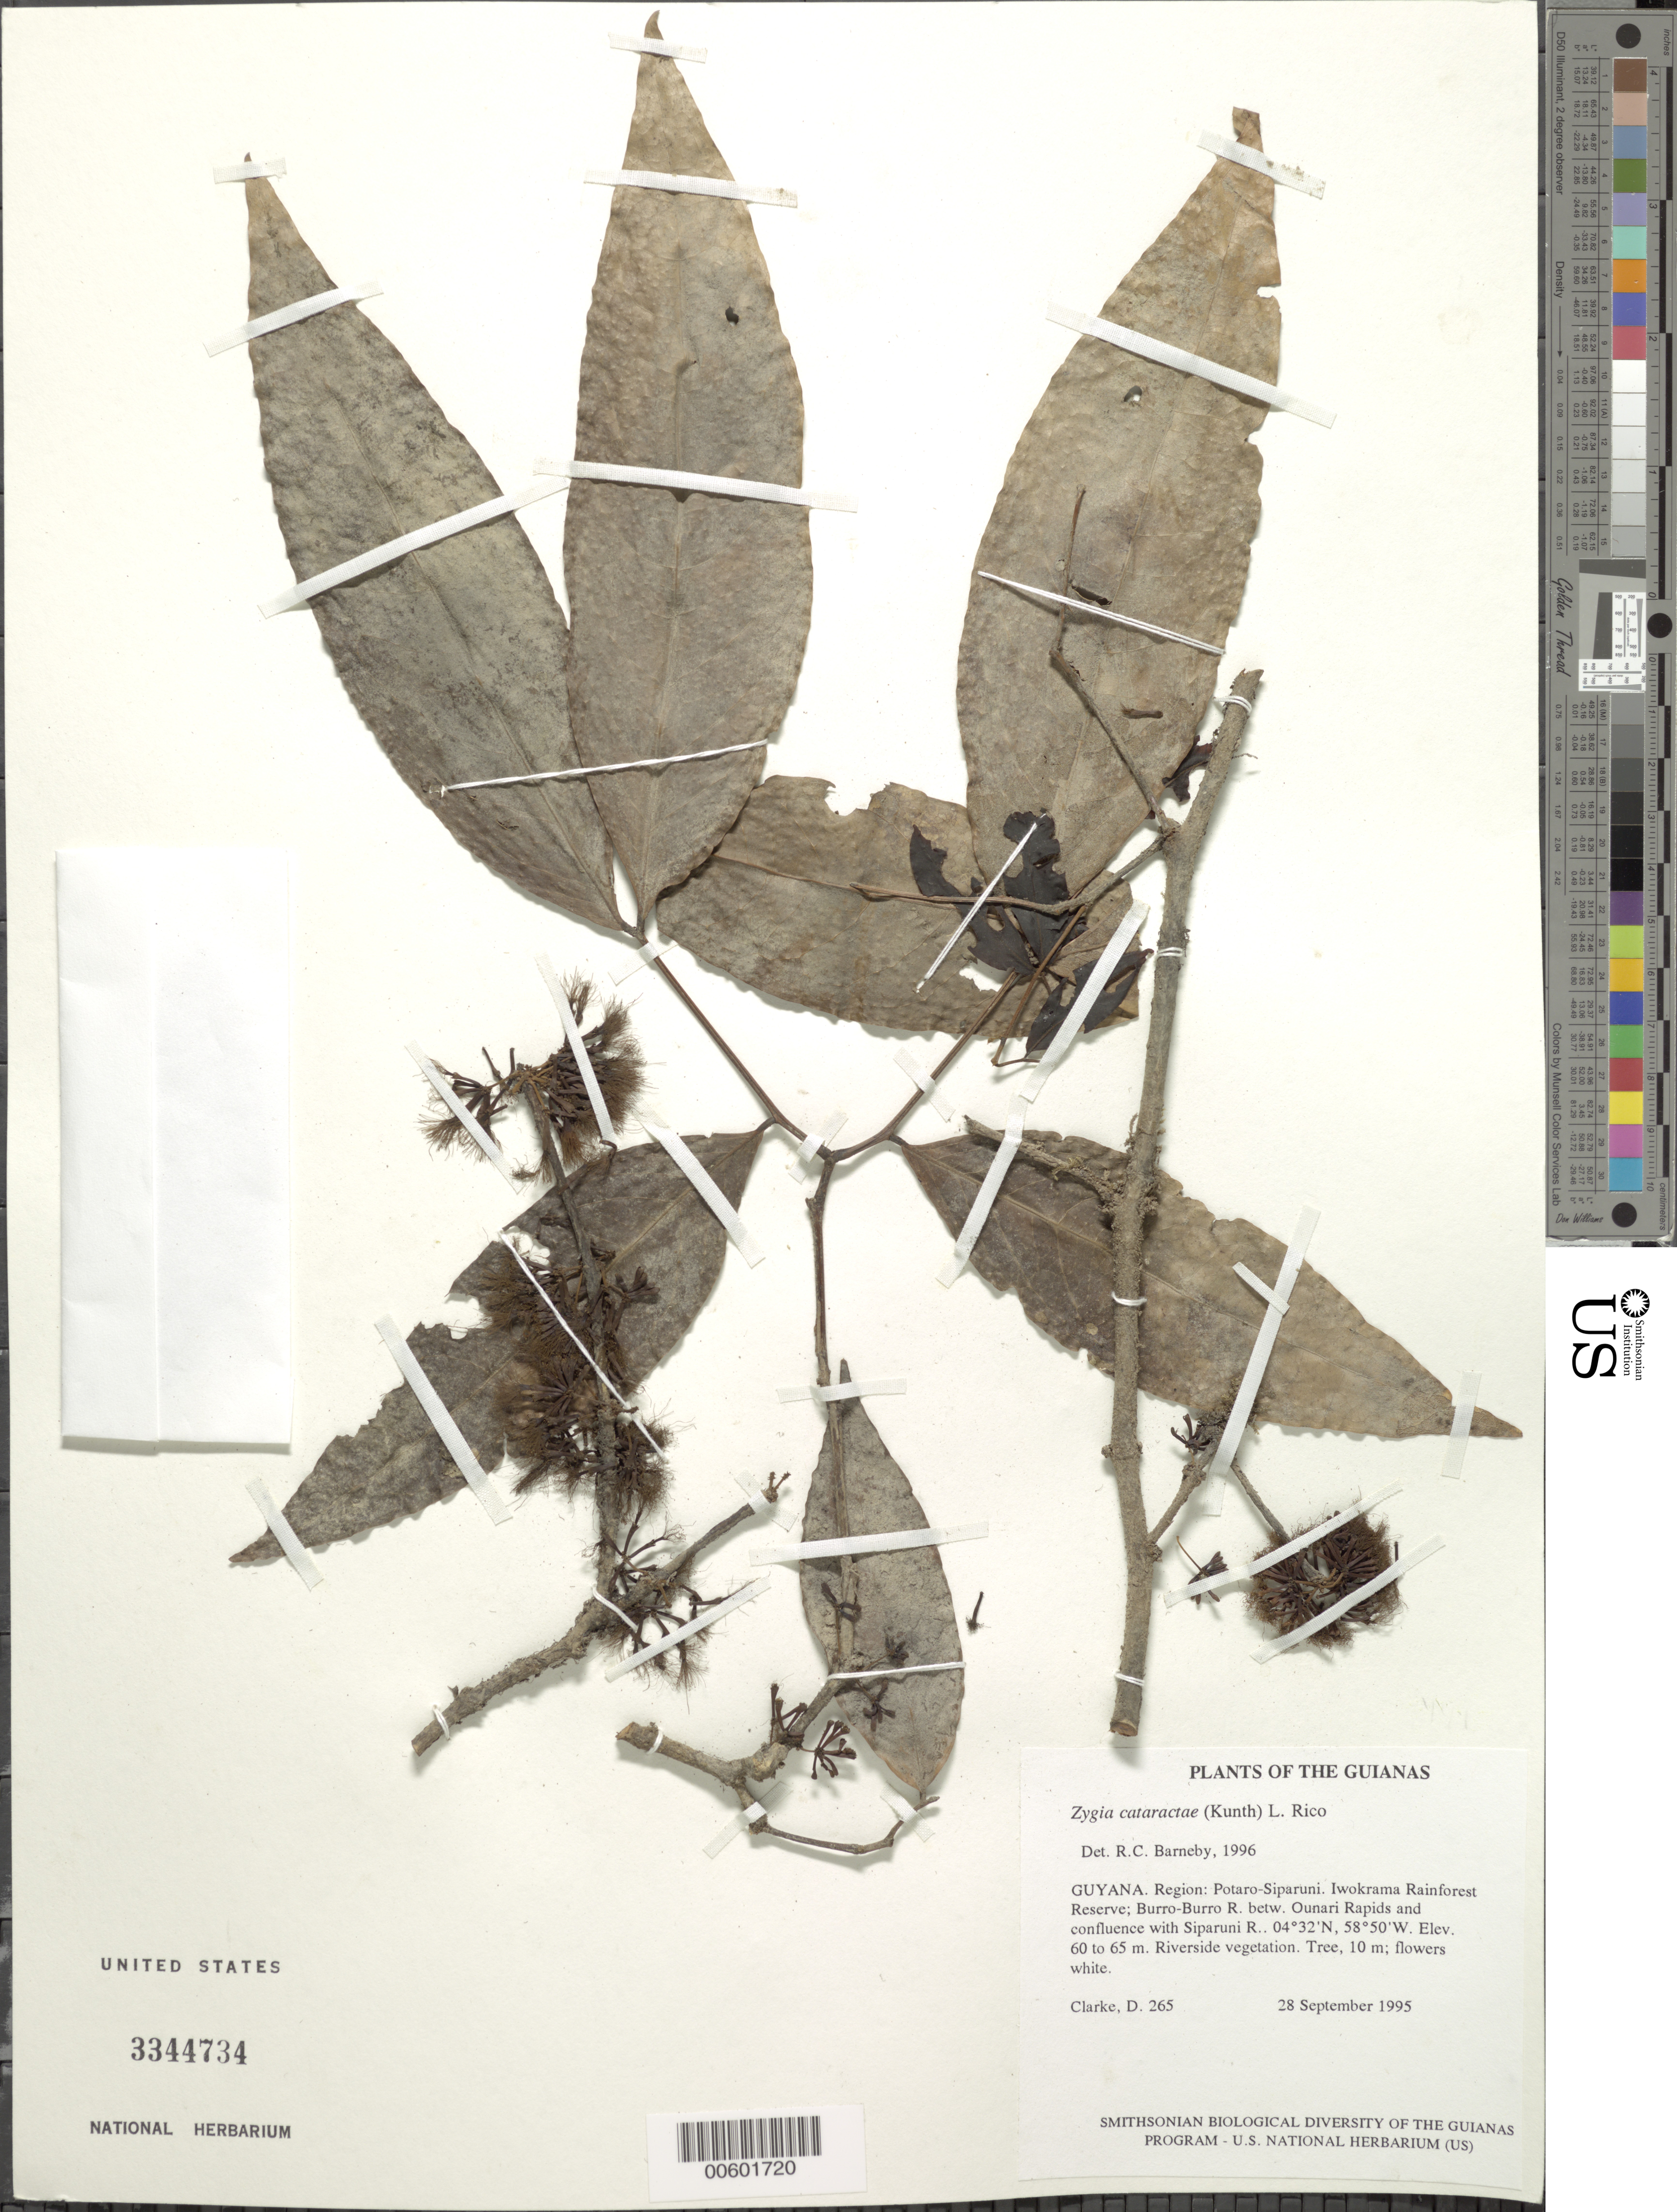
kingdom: Plantae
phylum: Tracheophyta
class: Magnoliopsida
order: Fabales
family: Fabaceae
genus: Zygia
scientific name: Zygia cataractae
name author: (Kunth) L. Rico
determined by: Barneby, Rupert C., (NY)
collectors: H. D. Clarke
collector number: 265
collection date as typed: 28 September 1995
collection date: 1995-09-28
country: Guyana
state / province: Potaro-Siparuni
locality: Iwokrama Rainforest Reserve; Burro-Burro R. betw. Dunari Rapids and confluence with Siparuni R.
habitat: Riverside vegetation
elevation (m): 60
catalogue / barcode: US 3344734